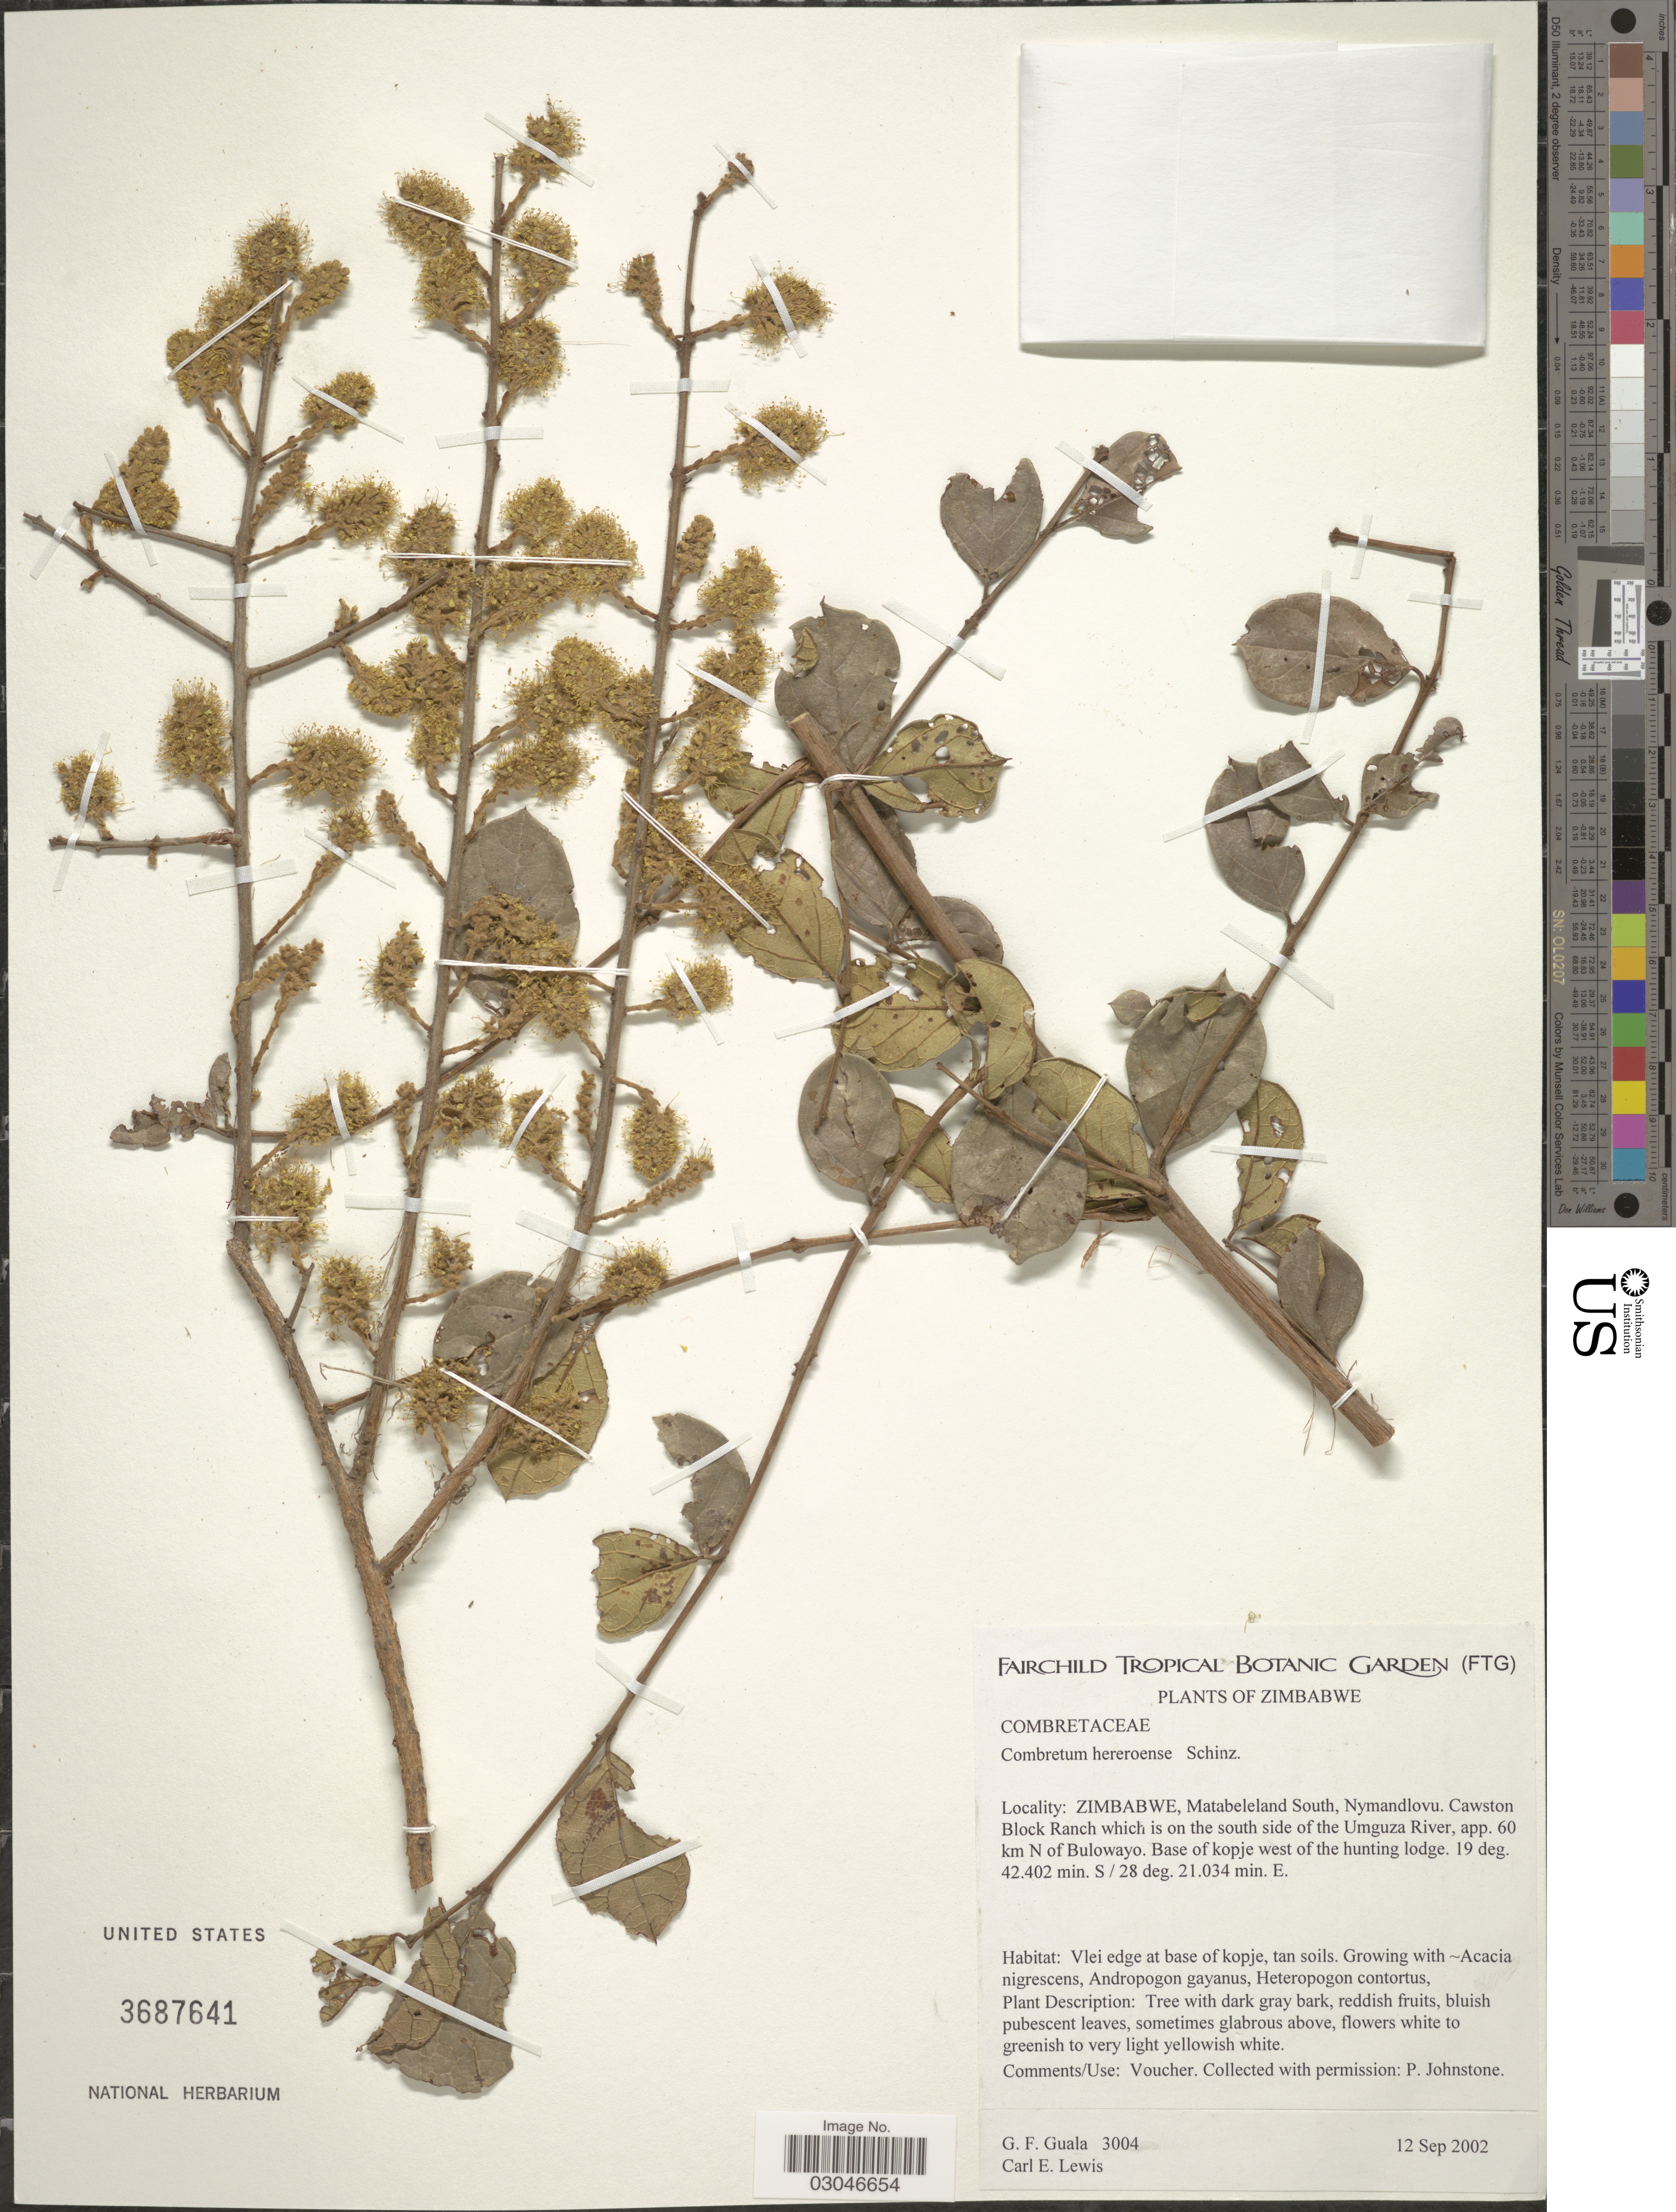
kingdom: Plantae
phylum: Tracheophyta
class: Magnoliopsida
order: Myrtales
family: Combretaceae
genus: Combretum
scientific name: Combretum hereroense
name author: Schinz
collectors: G. Guala & C. Lewis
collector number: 3004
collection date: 2002-09-12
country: Zimbabwe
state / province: Matabeleland South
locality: Matabeleland South, Nymandlovu. Cawston Block Ranch which is on the south side of the Umguza River, app. 60 km N of Bulowayo.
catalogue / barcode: US 3687641